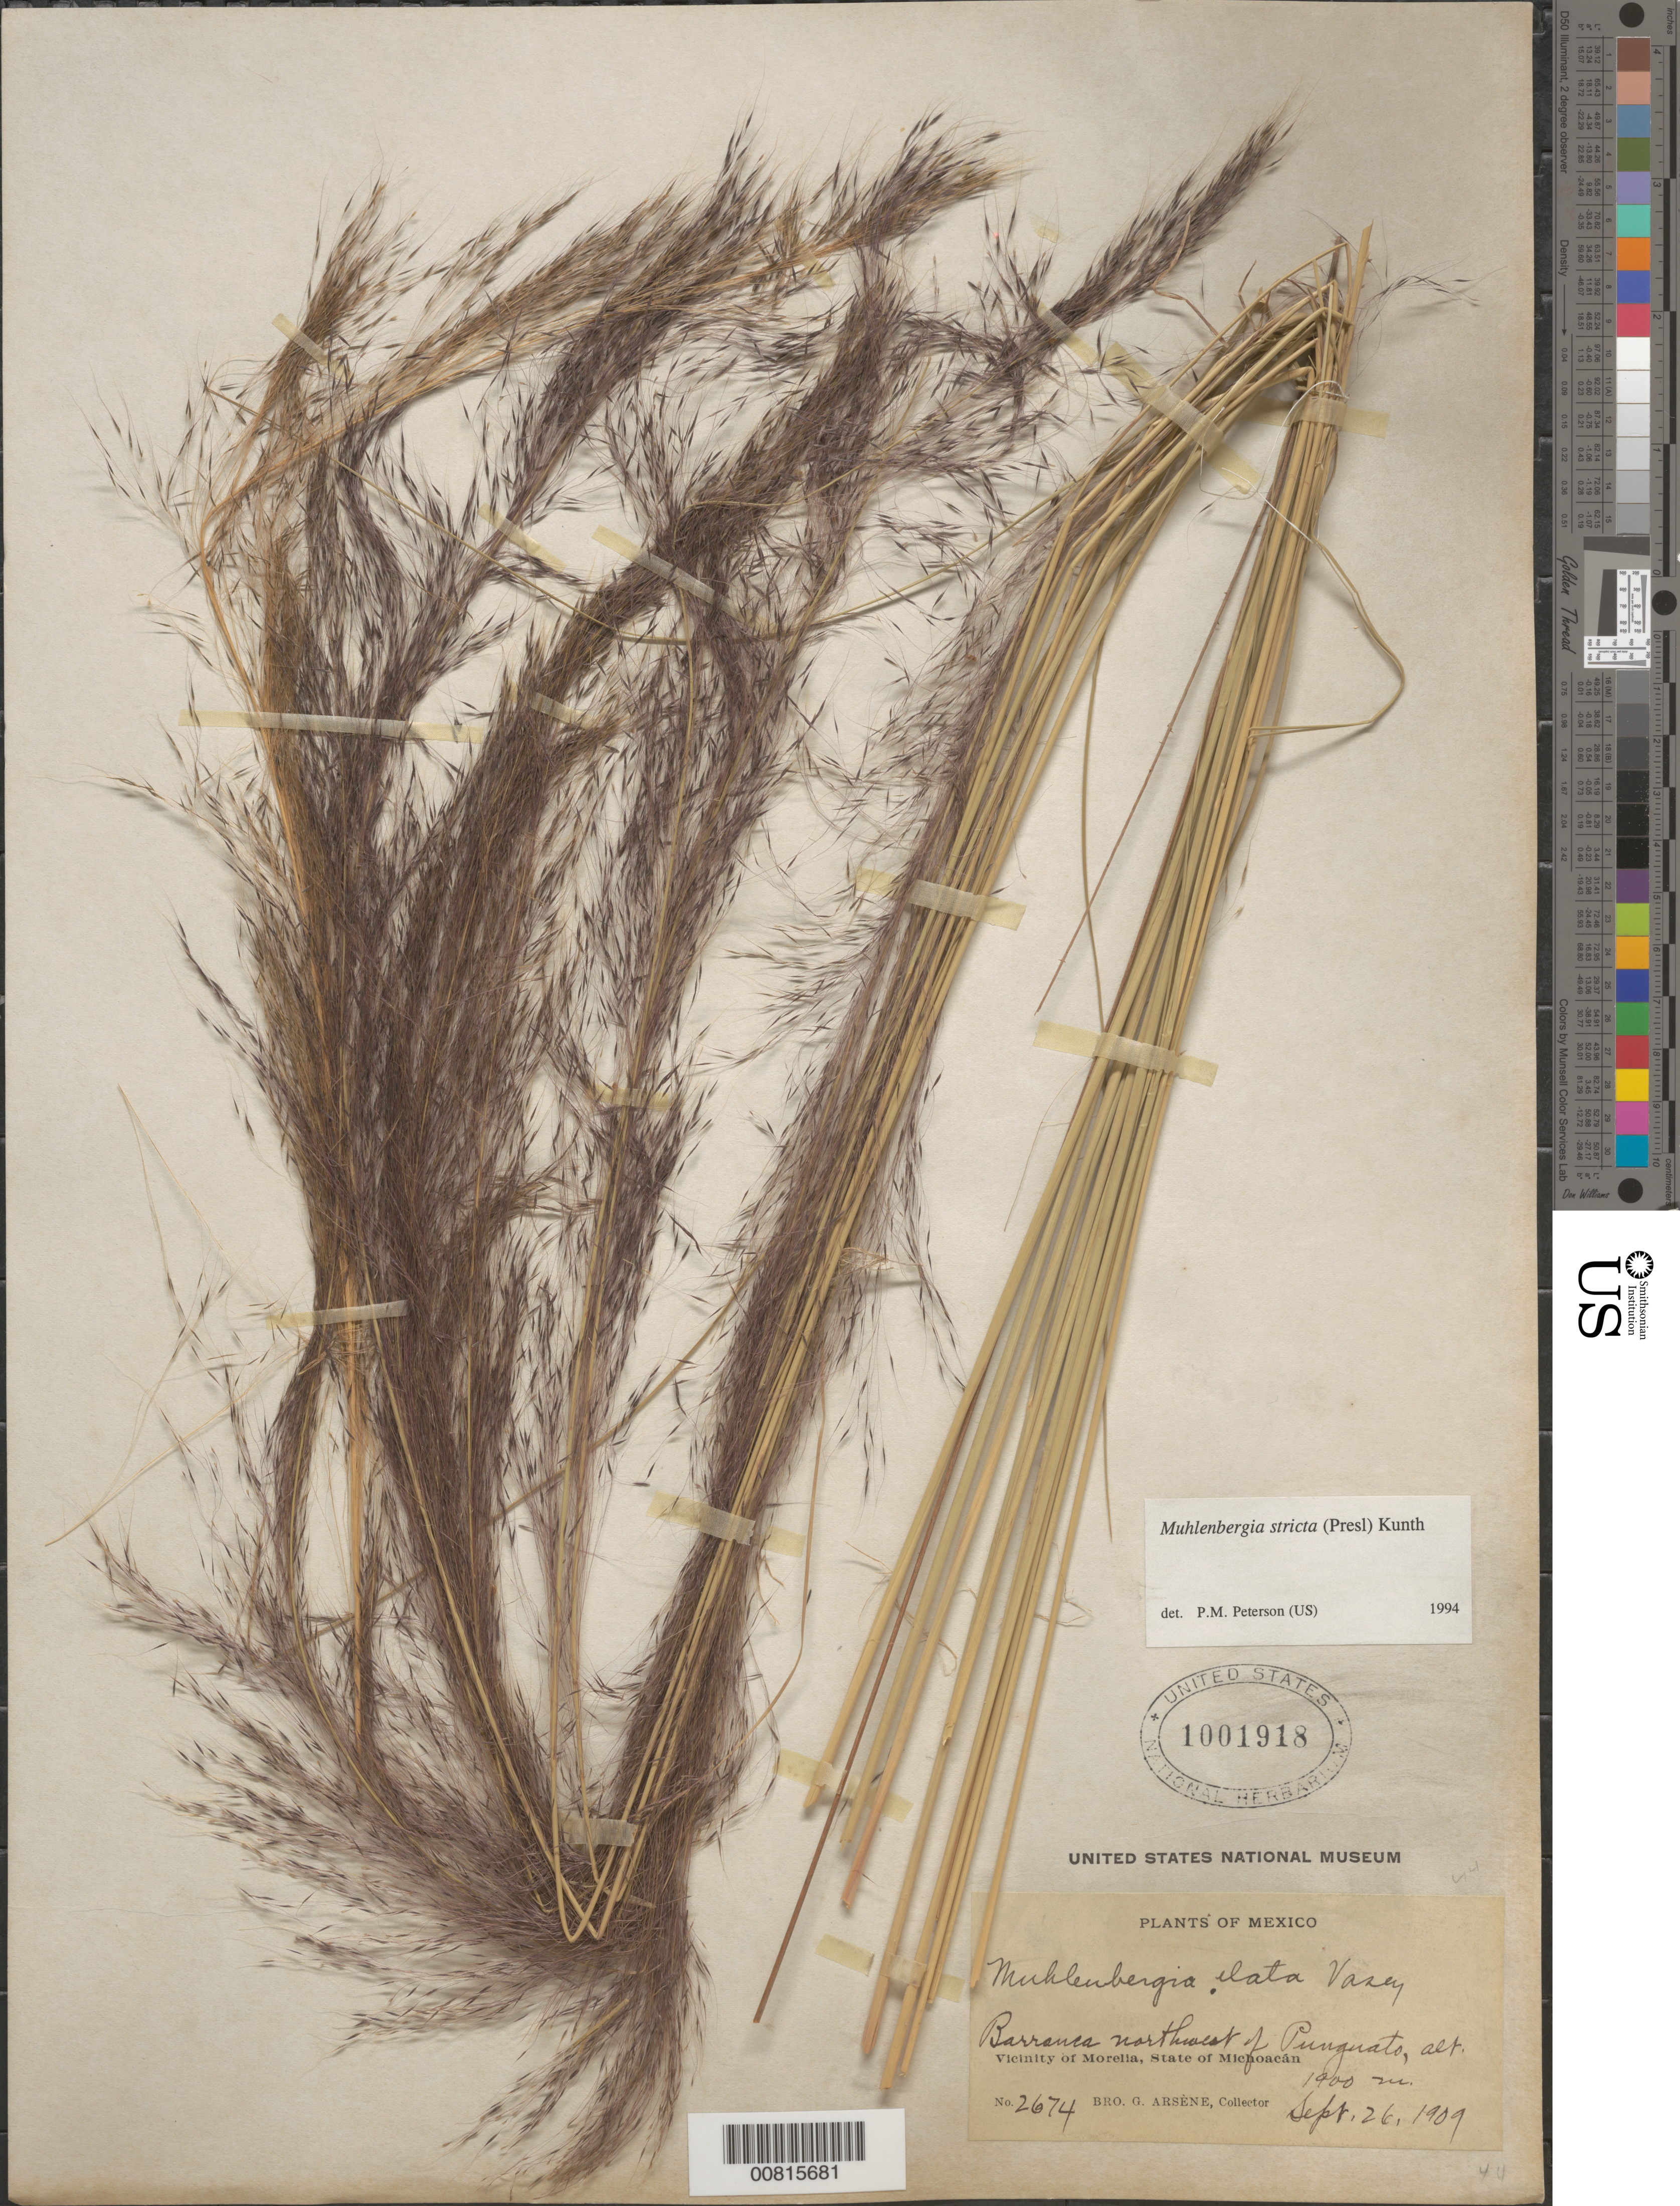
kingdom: Plantae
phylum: Tracheophyta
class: Liliopsida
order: Poales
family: Poaceae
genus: Muhlenbergia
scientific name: Muhlenbergia stricta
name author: (J. Presl) Kunth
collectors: Bro. G. Arsène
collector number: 2674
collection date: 1909-09-26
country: Mexico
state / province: Michoacán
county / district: Morelia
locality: Barrancas NW of Punguato, vicinity of Morelia, mpio. Morelia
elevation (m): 1900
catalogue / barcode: US 1001919